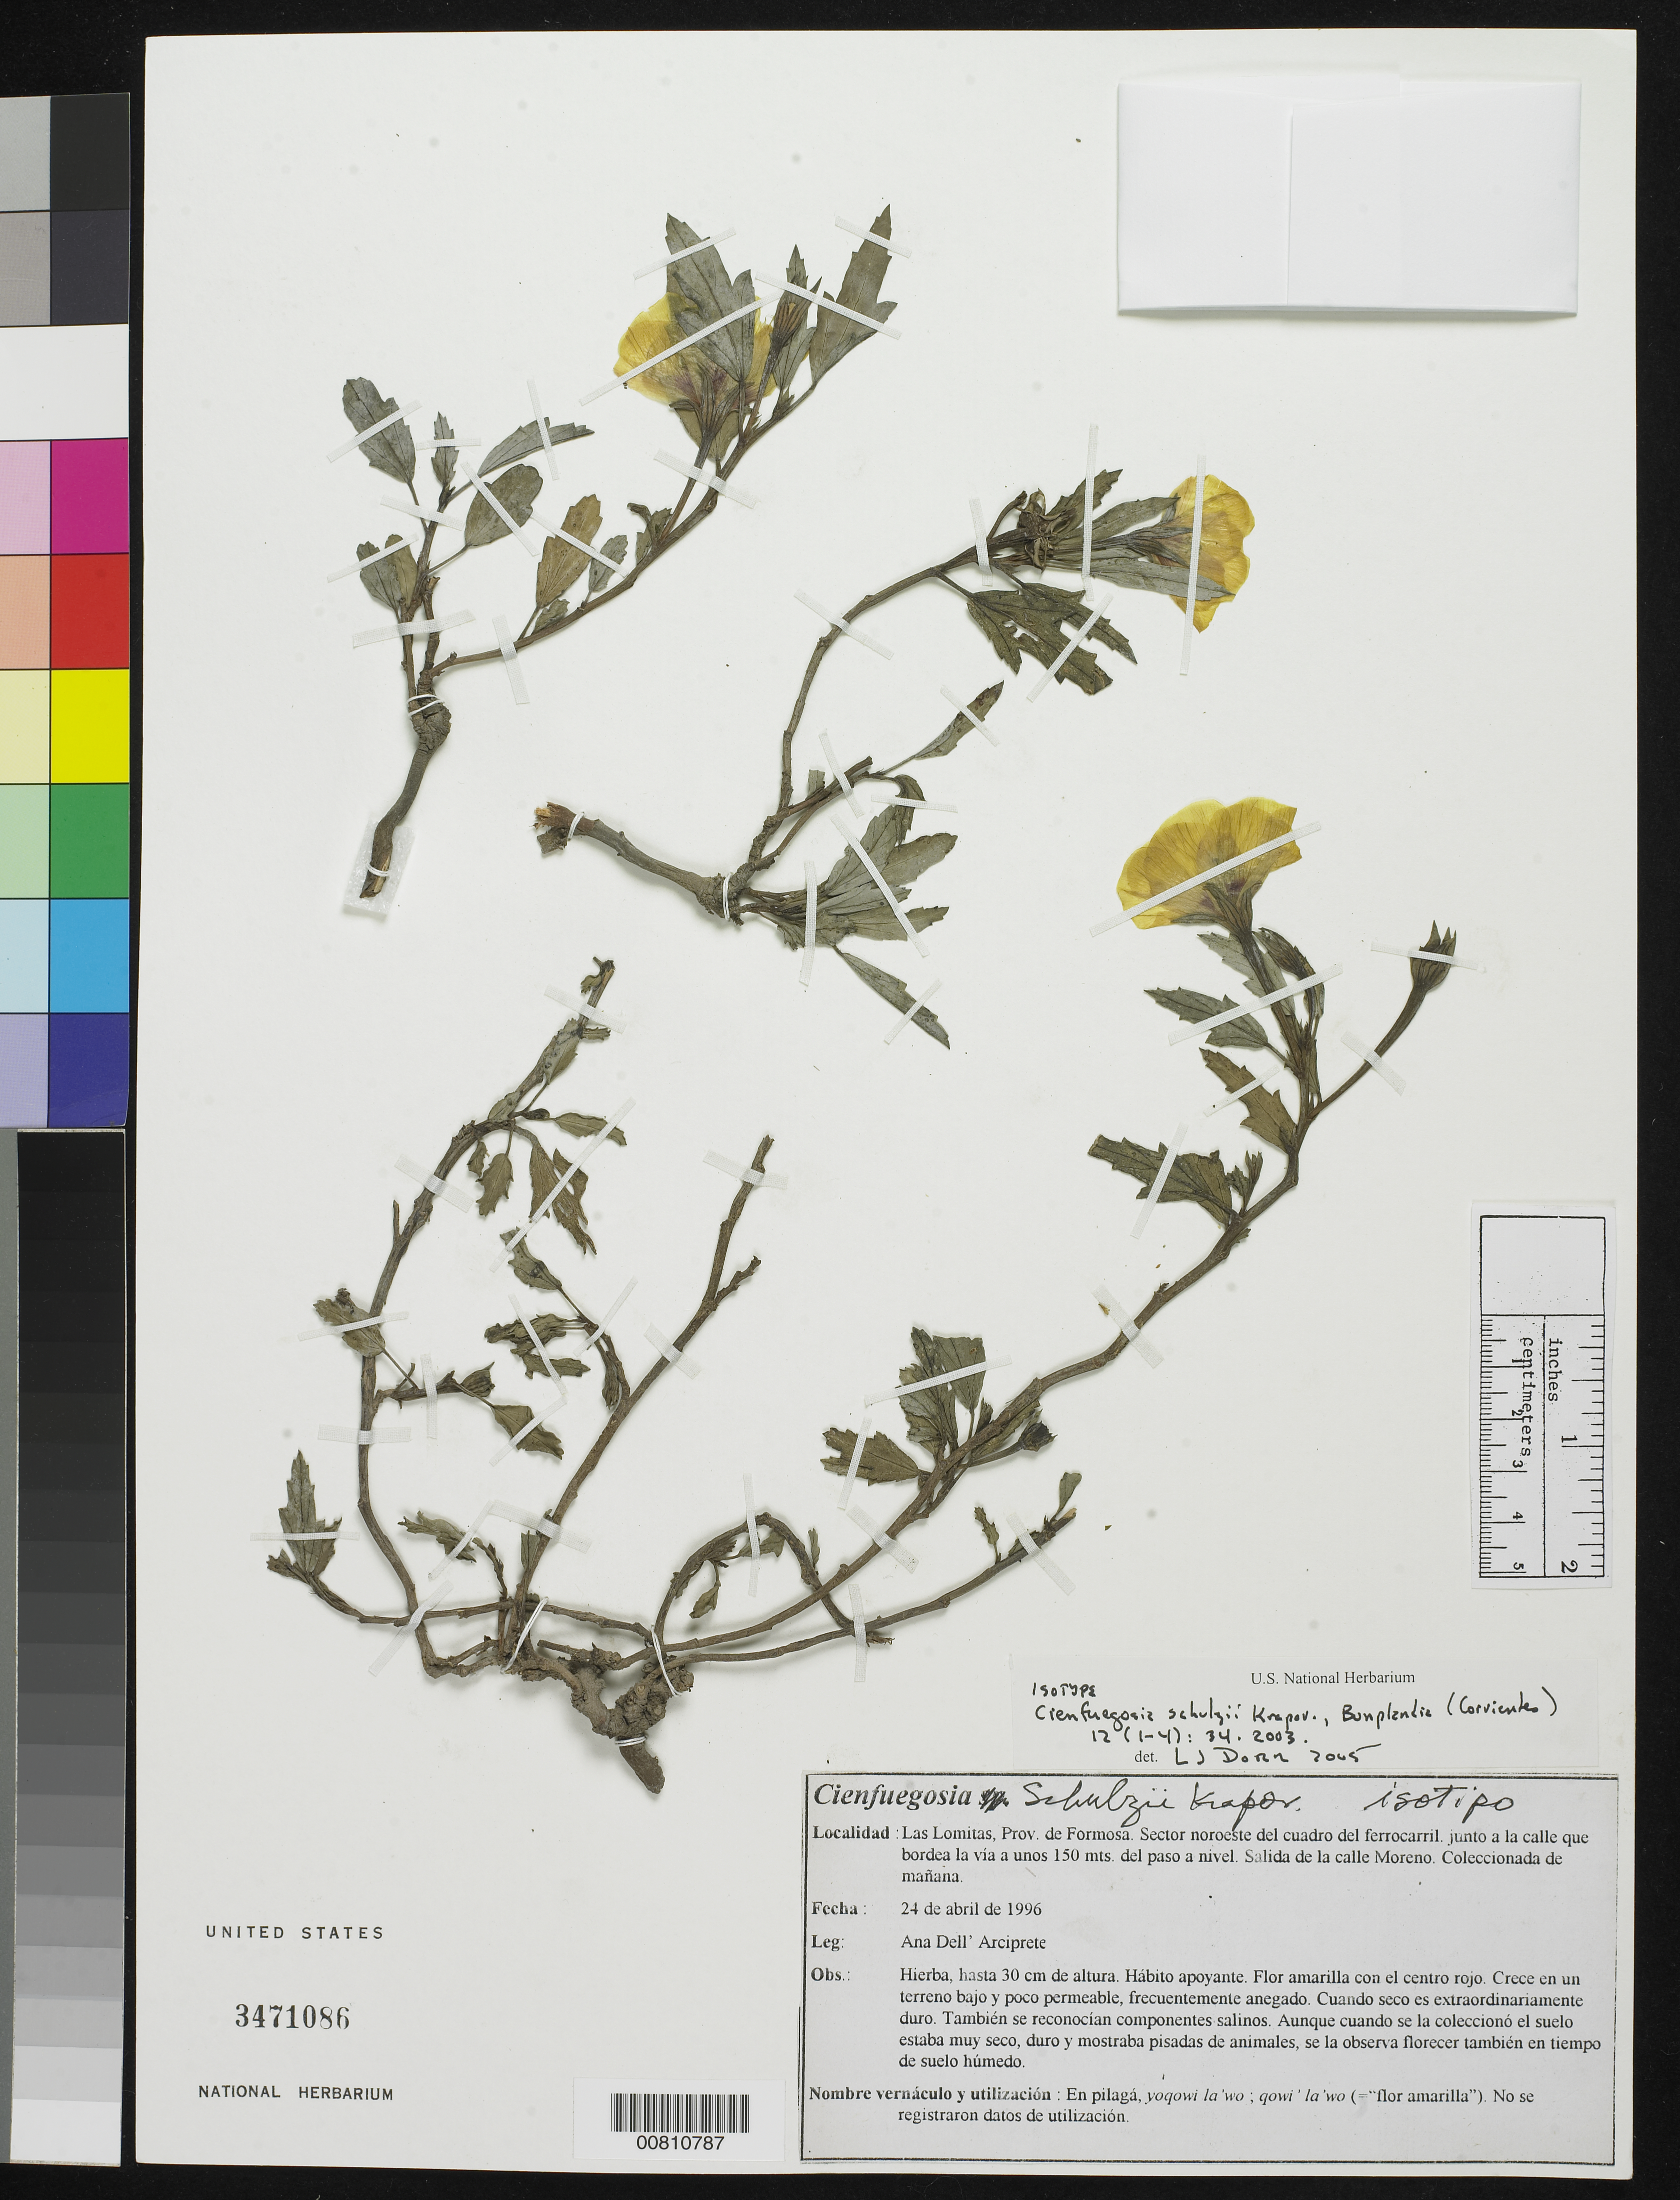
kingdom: Plantae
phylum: Tracheophyta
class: Magnoliopsida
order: Malvales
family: Malvaceae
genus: Cienfuegosia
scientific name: Cienfuegosia schulzii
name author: Krapov.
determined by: Dorr, L. J., (BOT), Smithsonian Institution - National Museum of Natural History (UNITED STATES)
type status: Isotype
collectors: A. Dell'Arciprete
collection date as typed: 24 Apr 1996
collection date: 1996-04-24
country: Argentina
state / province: Formosa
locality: Las Lomitas, Prov. de Formosa. Sector noroeste del cuadro del ferrocarril junto a la calle que bordea la vía a unos 150 mts. del paso a nivel. Salida de la calle Moreno. Coleccionada de mañana.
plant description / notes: Holotype at CTES.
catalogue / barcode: US 3471086